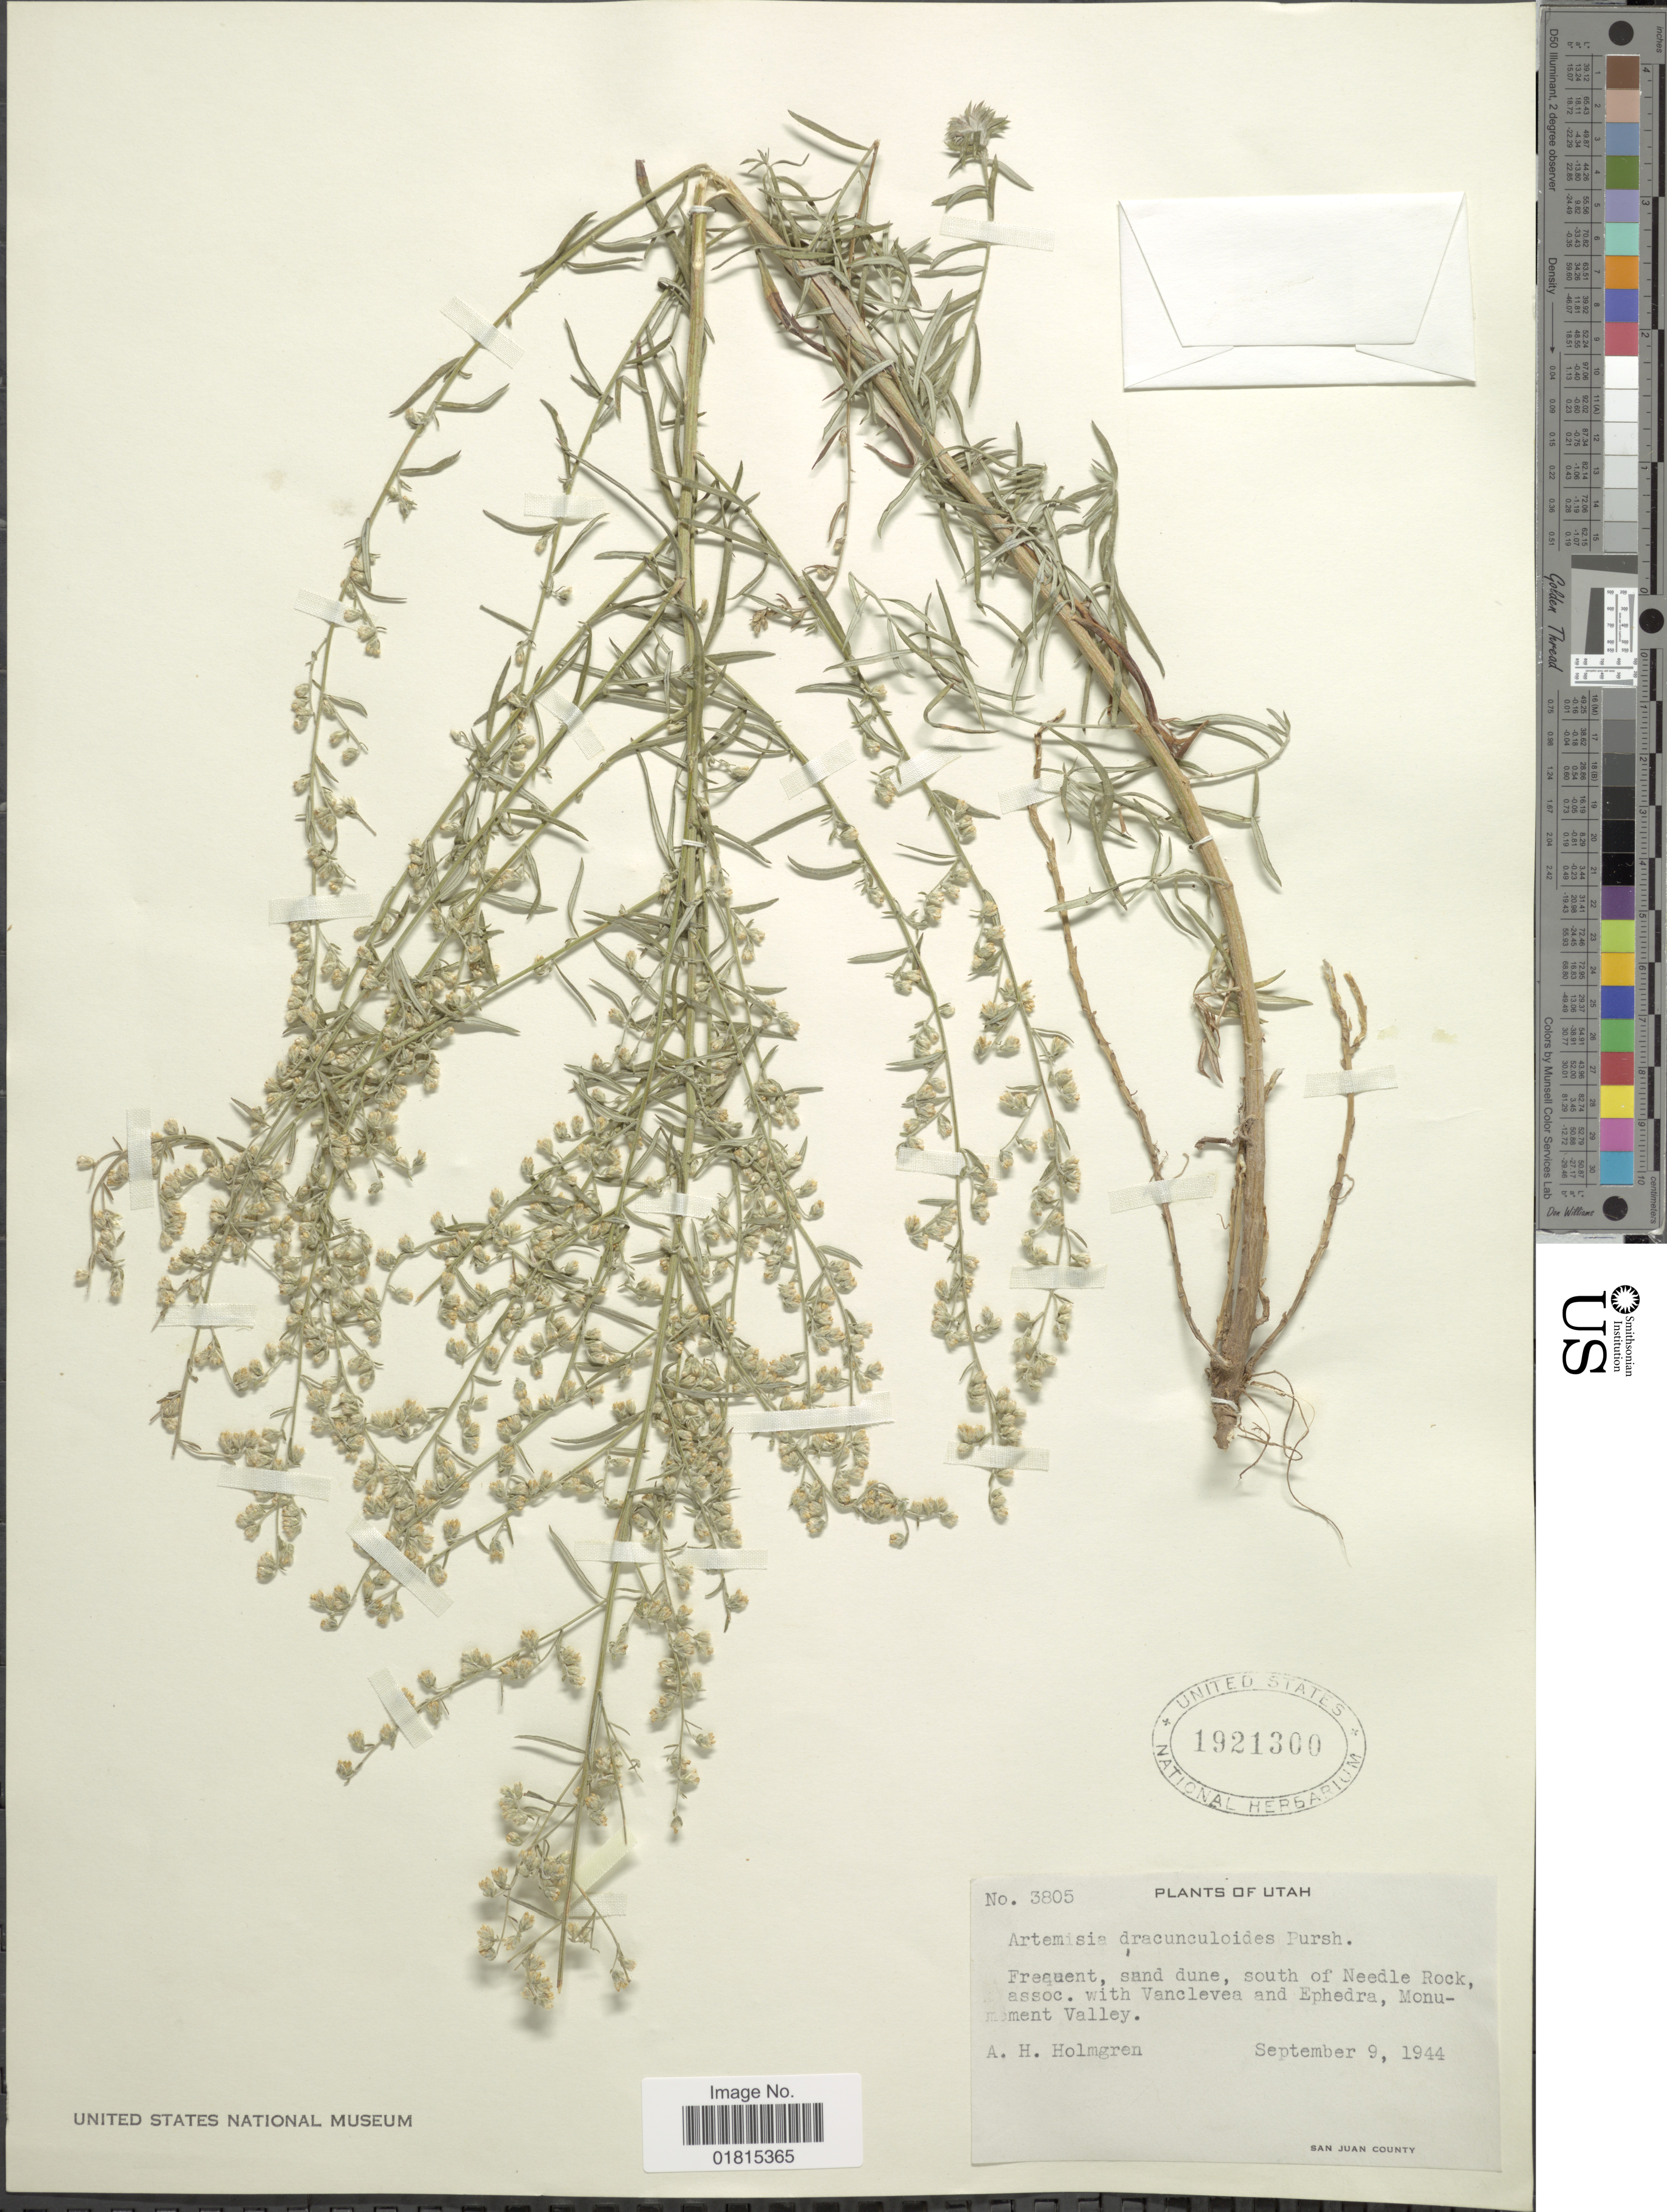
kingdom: Plantae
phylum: Tracheophyta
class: Magnoliopsida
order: Asterales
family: Asteraceae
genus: Artemisia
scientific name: Artemisia dracunculoides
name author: Pursh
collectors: A. H. Holmgren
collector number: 3805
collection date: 1944-09-09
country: United States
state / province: Utah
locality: Frequent, sand dune, south of Needle Rock. Monument Valley. San Juan County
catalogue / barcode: US 1921300